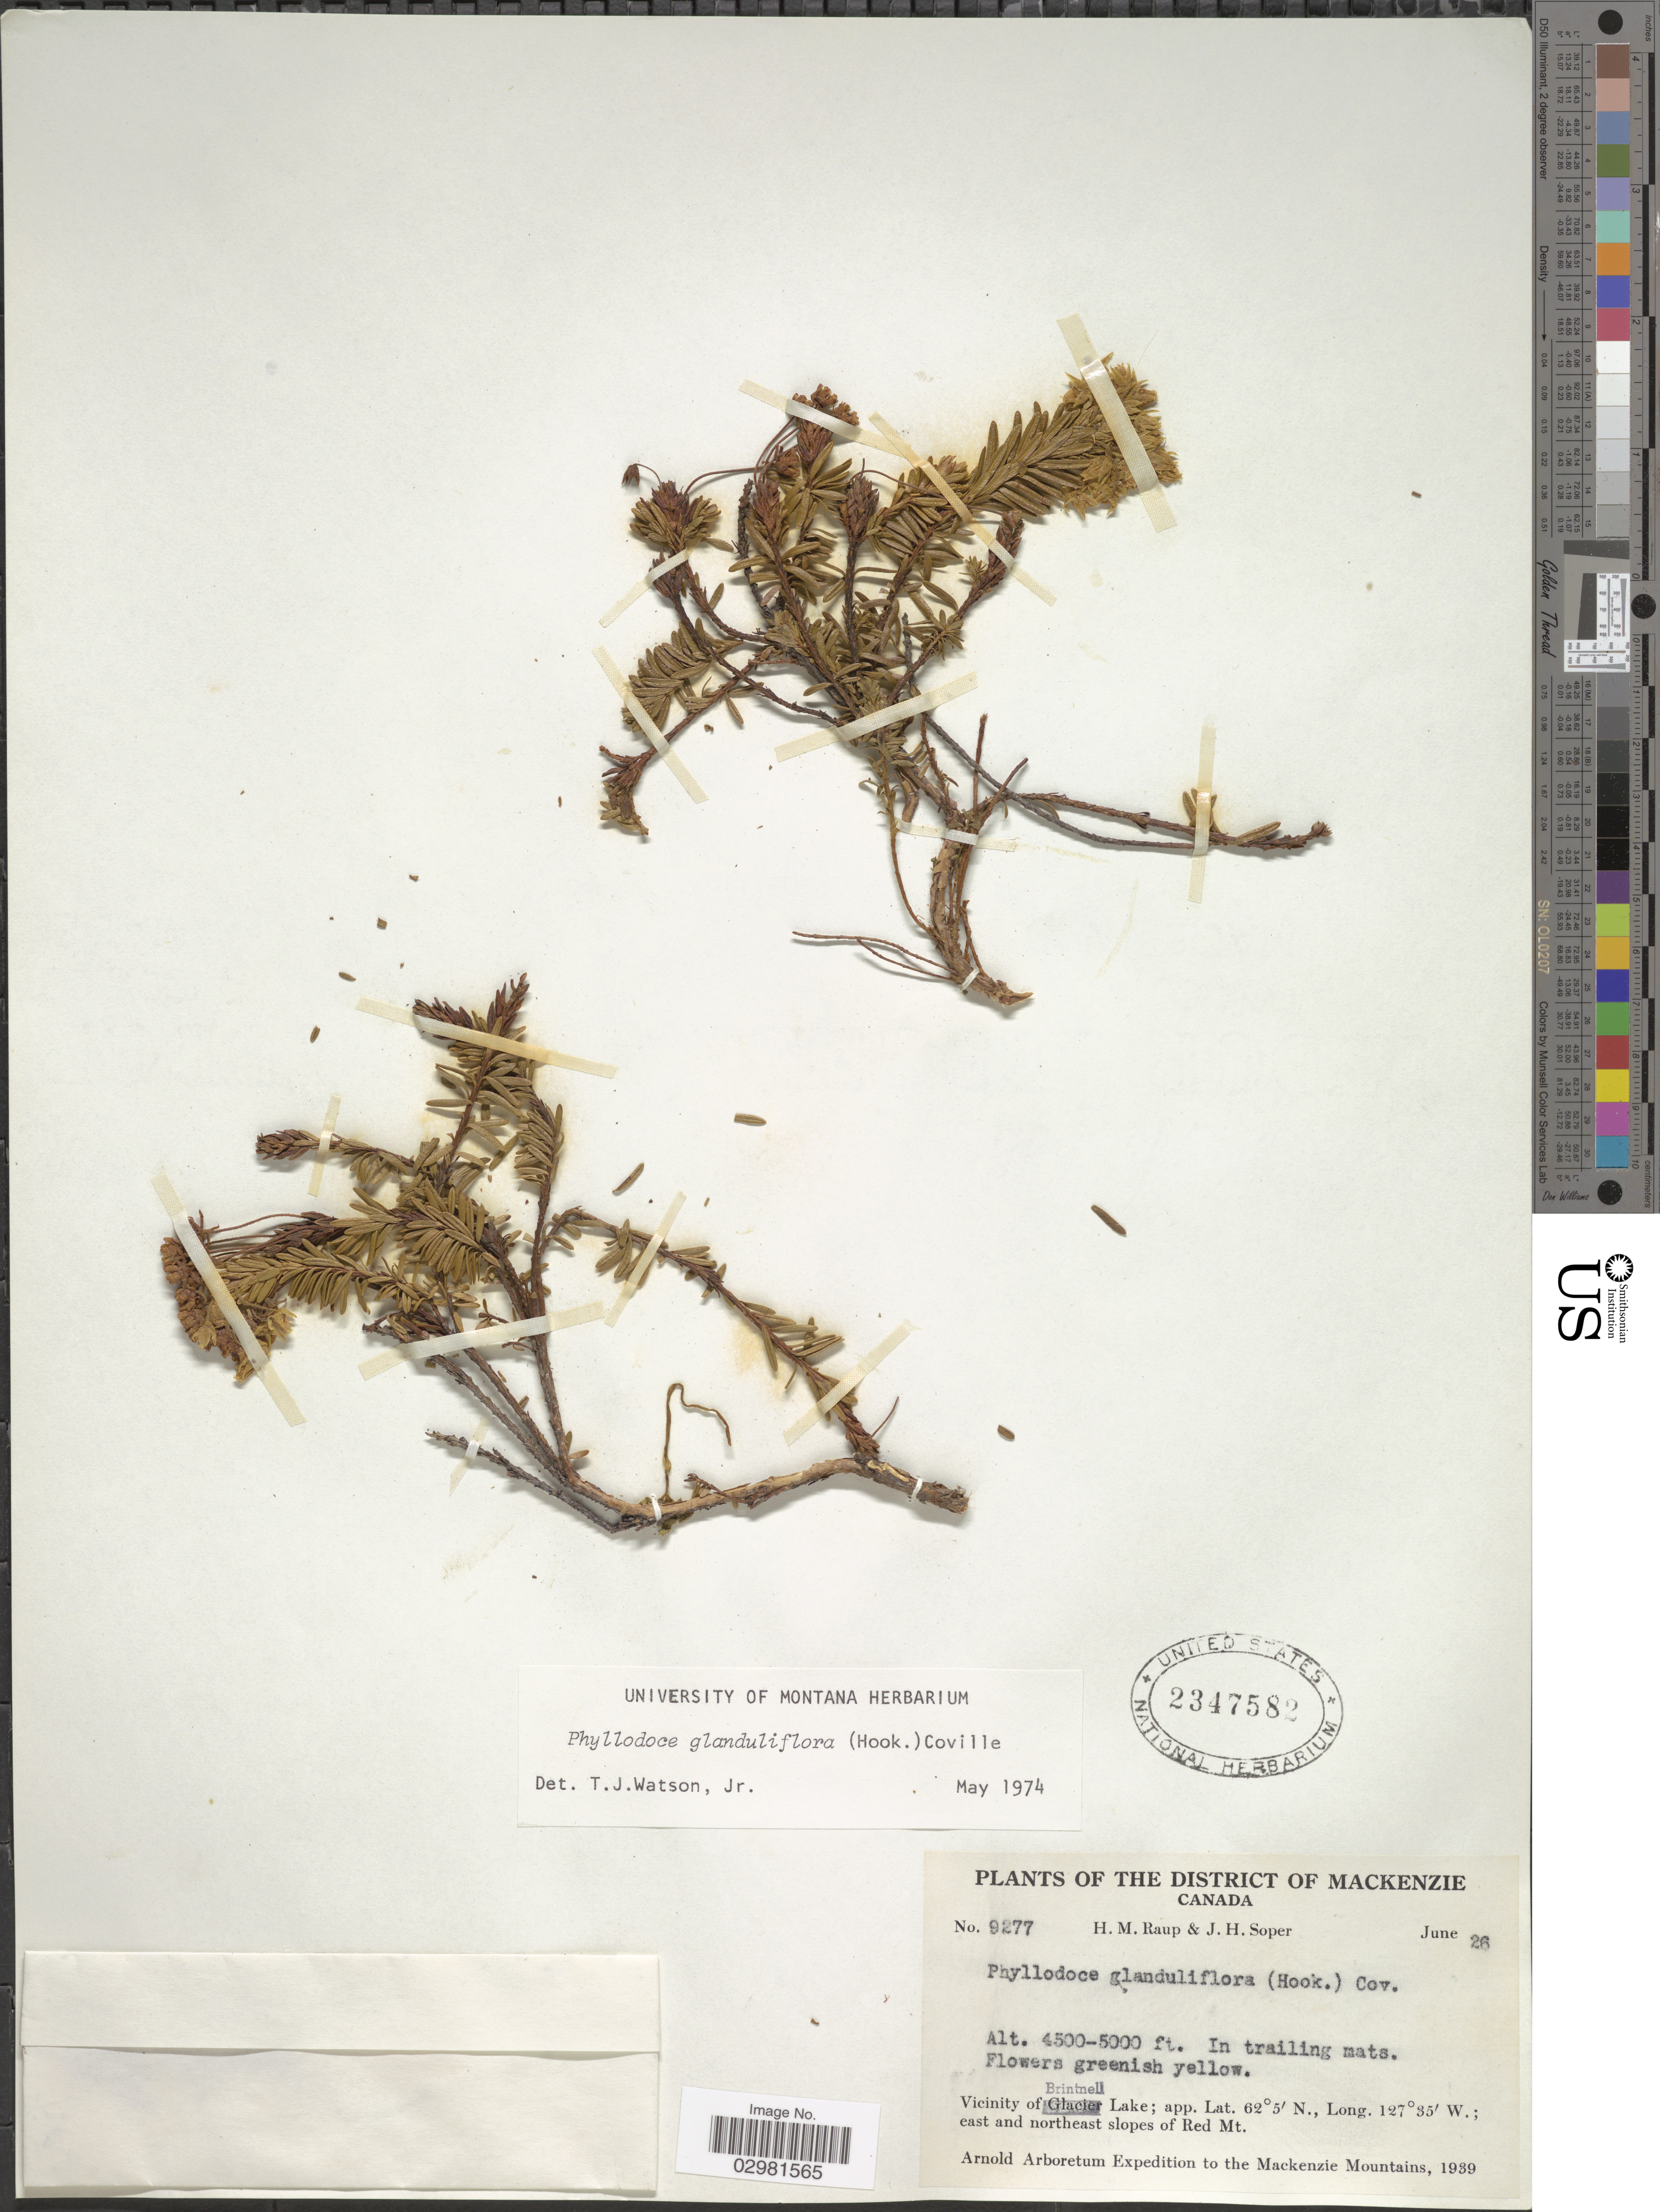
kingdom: Plantae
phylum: Tracheophyta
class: Magnoliopsida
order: Ericales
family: Ericaceae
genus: Phyllodoce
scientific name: Phyllodoce glanduliflora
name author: (Hook.) Coville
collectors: H. Raup & J. H. Soper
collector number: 9277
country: Canada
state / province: British Columbia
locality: The District of Mackenzie, Vicinity of Brintnell Lake, east and northeast slopes of Red Mt.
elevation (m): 1372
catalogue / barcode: US 2347582